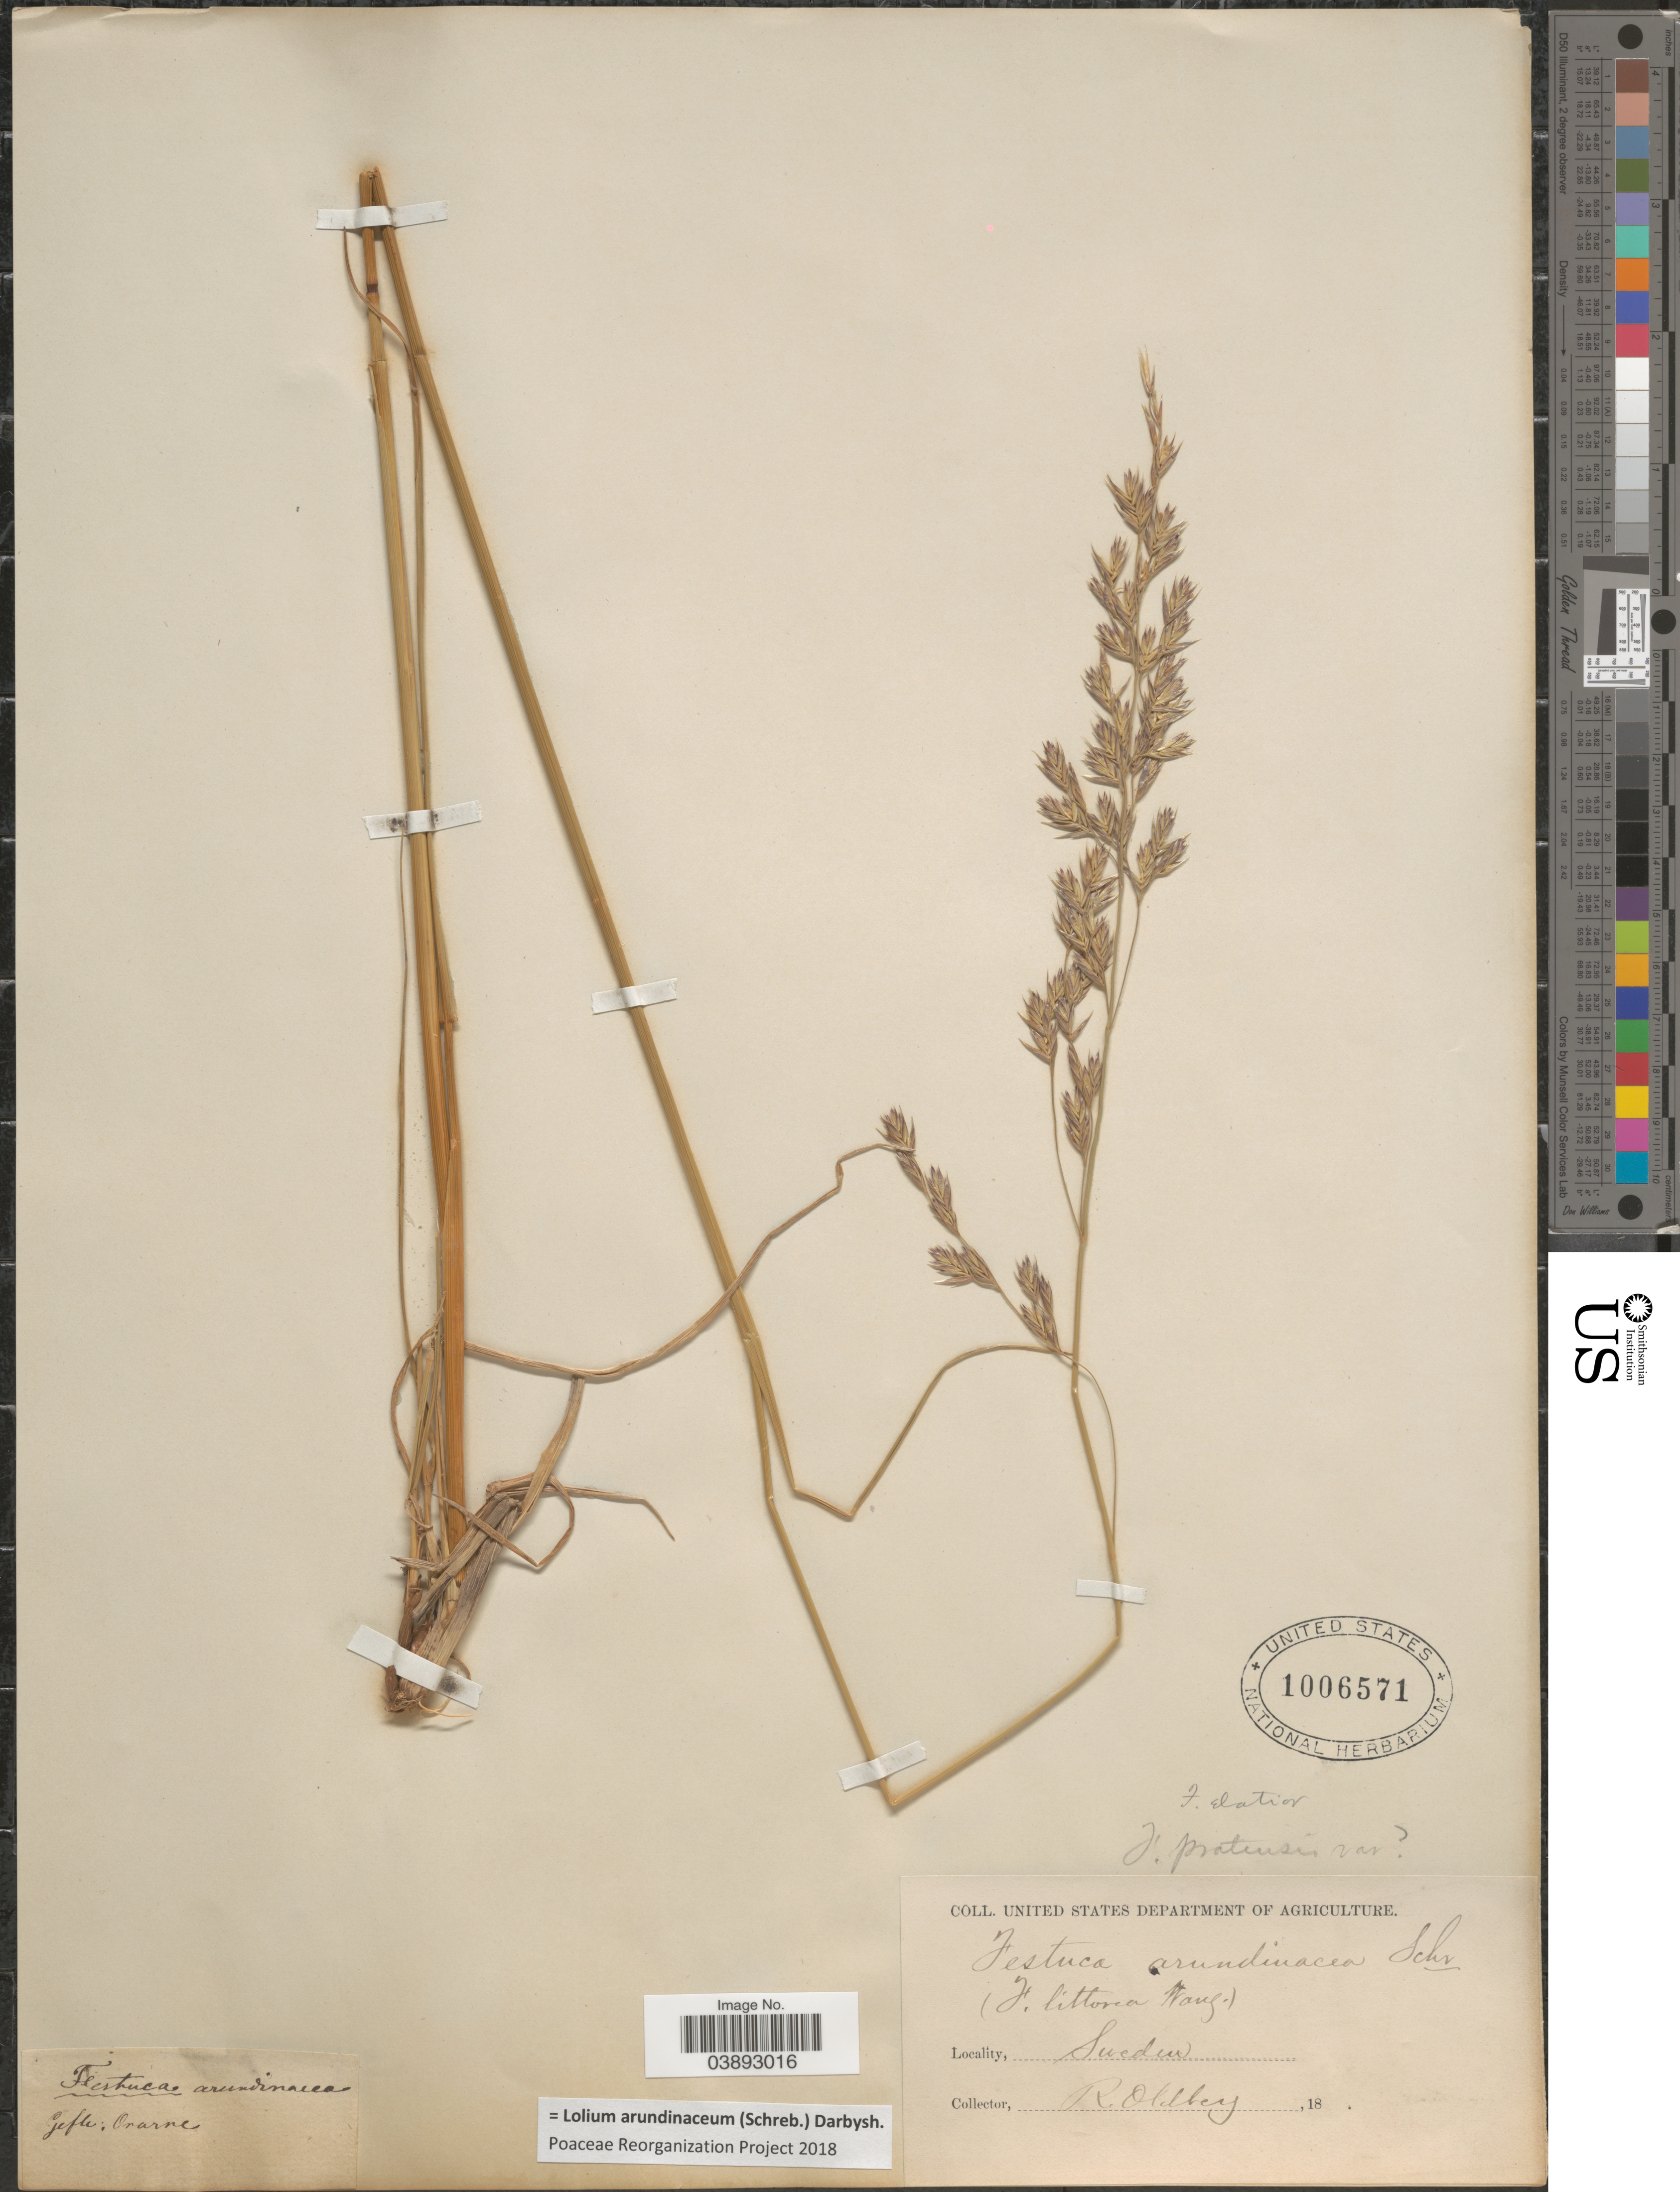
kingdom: Plantae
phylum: Tracheophyta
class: Liliopsida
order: Poales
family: Poaceae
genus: Lolium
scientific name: Lolium arundinaceum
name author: (Schreb.) Darbysh.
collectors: R. Oldberg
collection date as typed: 18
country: Sweden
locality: Gefle: Orarne.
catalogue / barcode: US 1006571